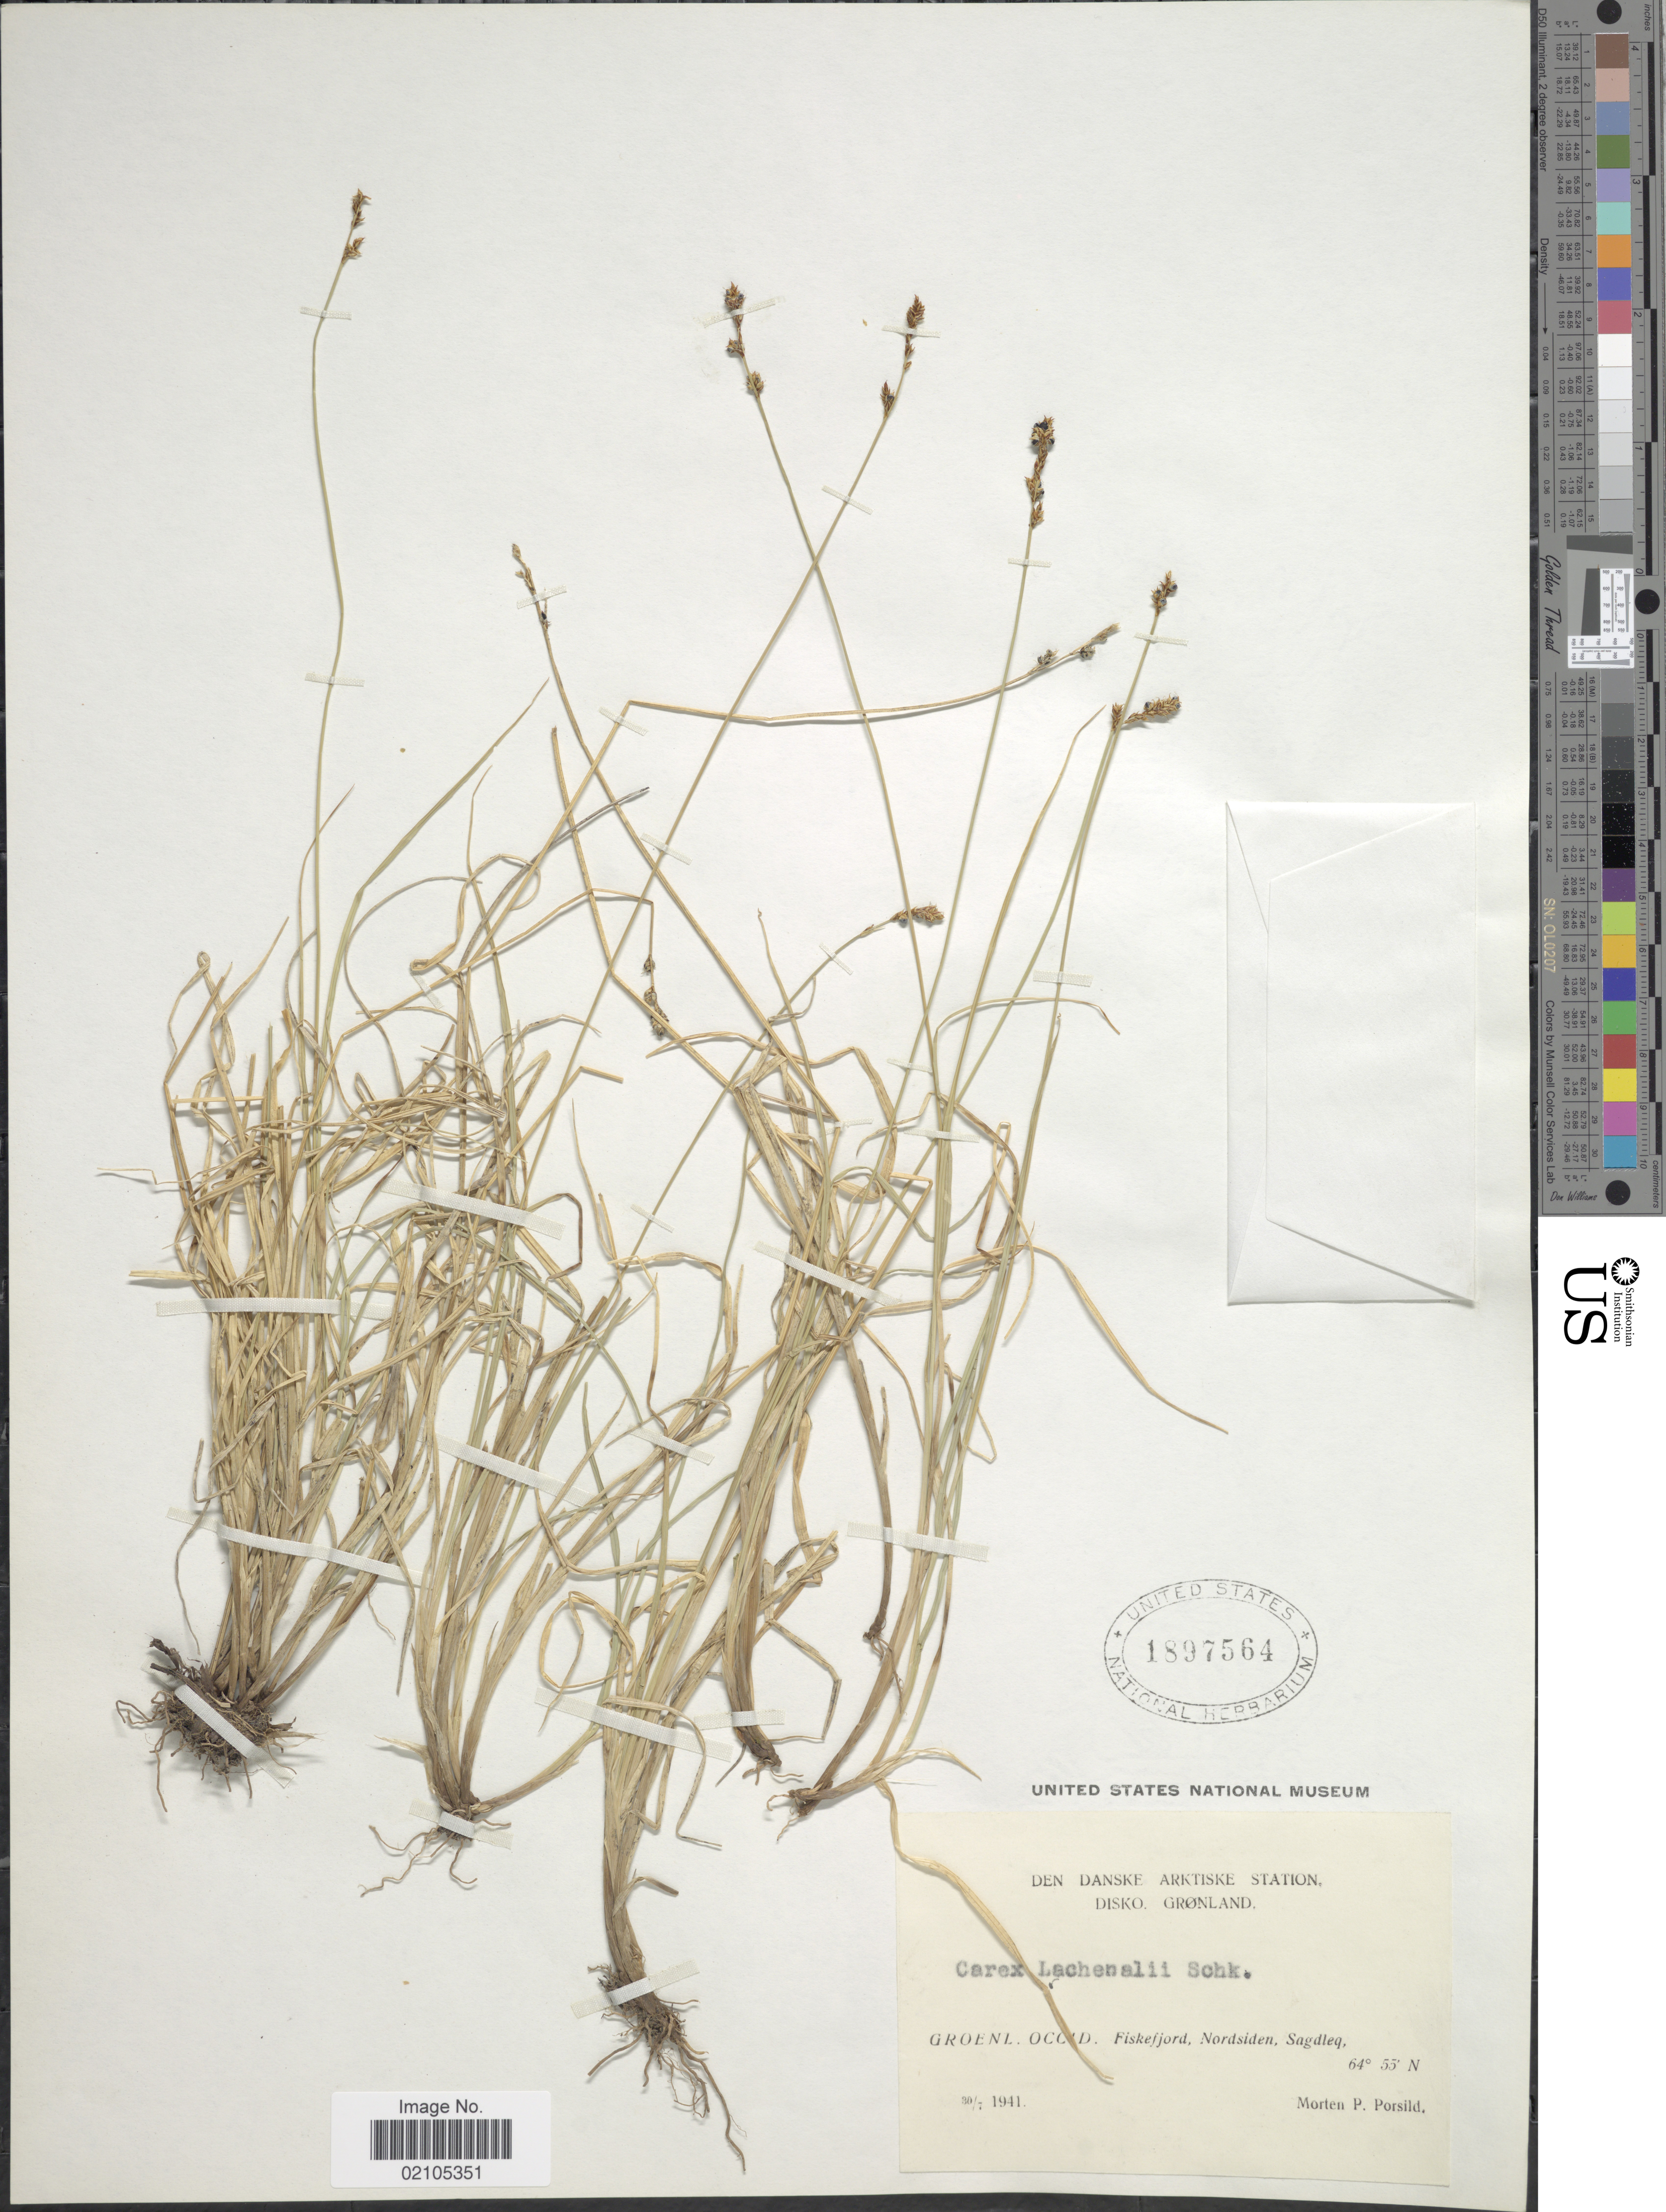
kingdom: Plantae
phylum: Tracheophyta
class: Liliopsida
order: Poales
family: Cyperaceae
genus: Carex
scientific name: Carex lachenalii subsp. lachenalii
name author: Schkuhr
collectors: M. P. Porsild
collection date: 1941-07-30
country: Greenland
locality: Den Danske Arktiske Station. Disko, Gronland. Groenl. Occid. Fiskefjord, Nordsiden, Sagdleq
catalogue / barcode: US 1897564